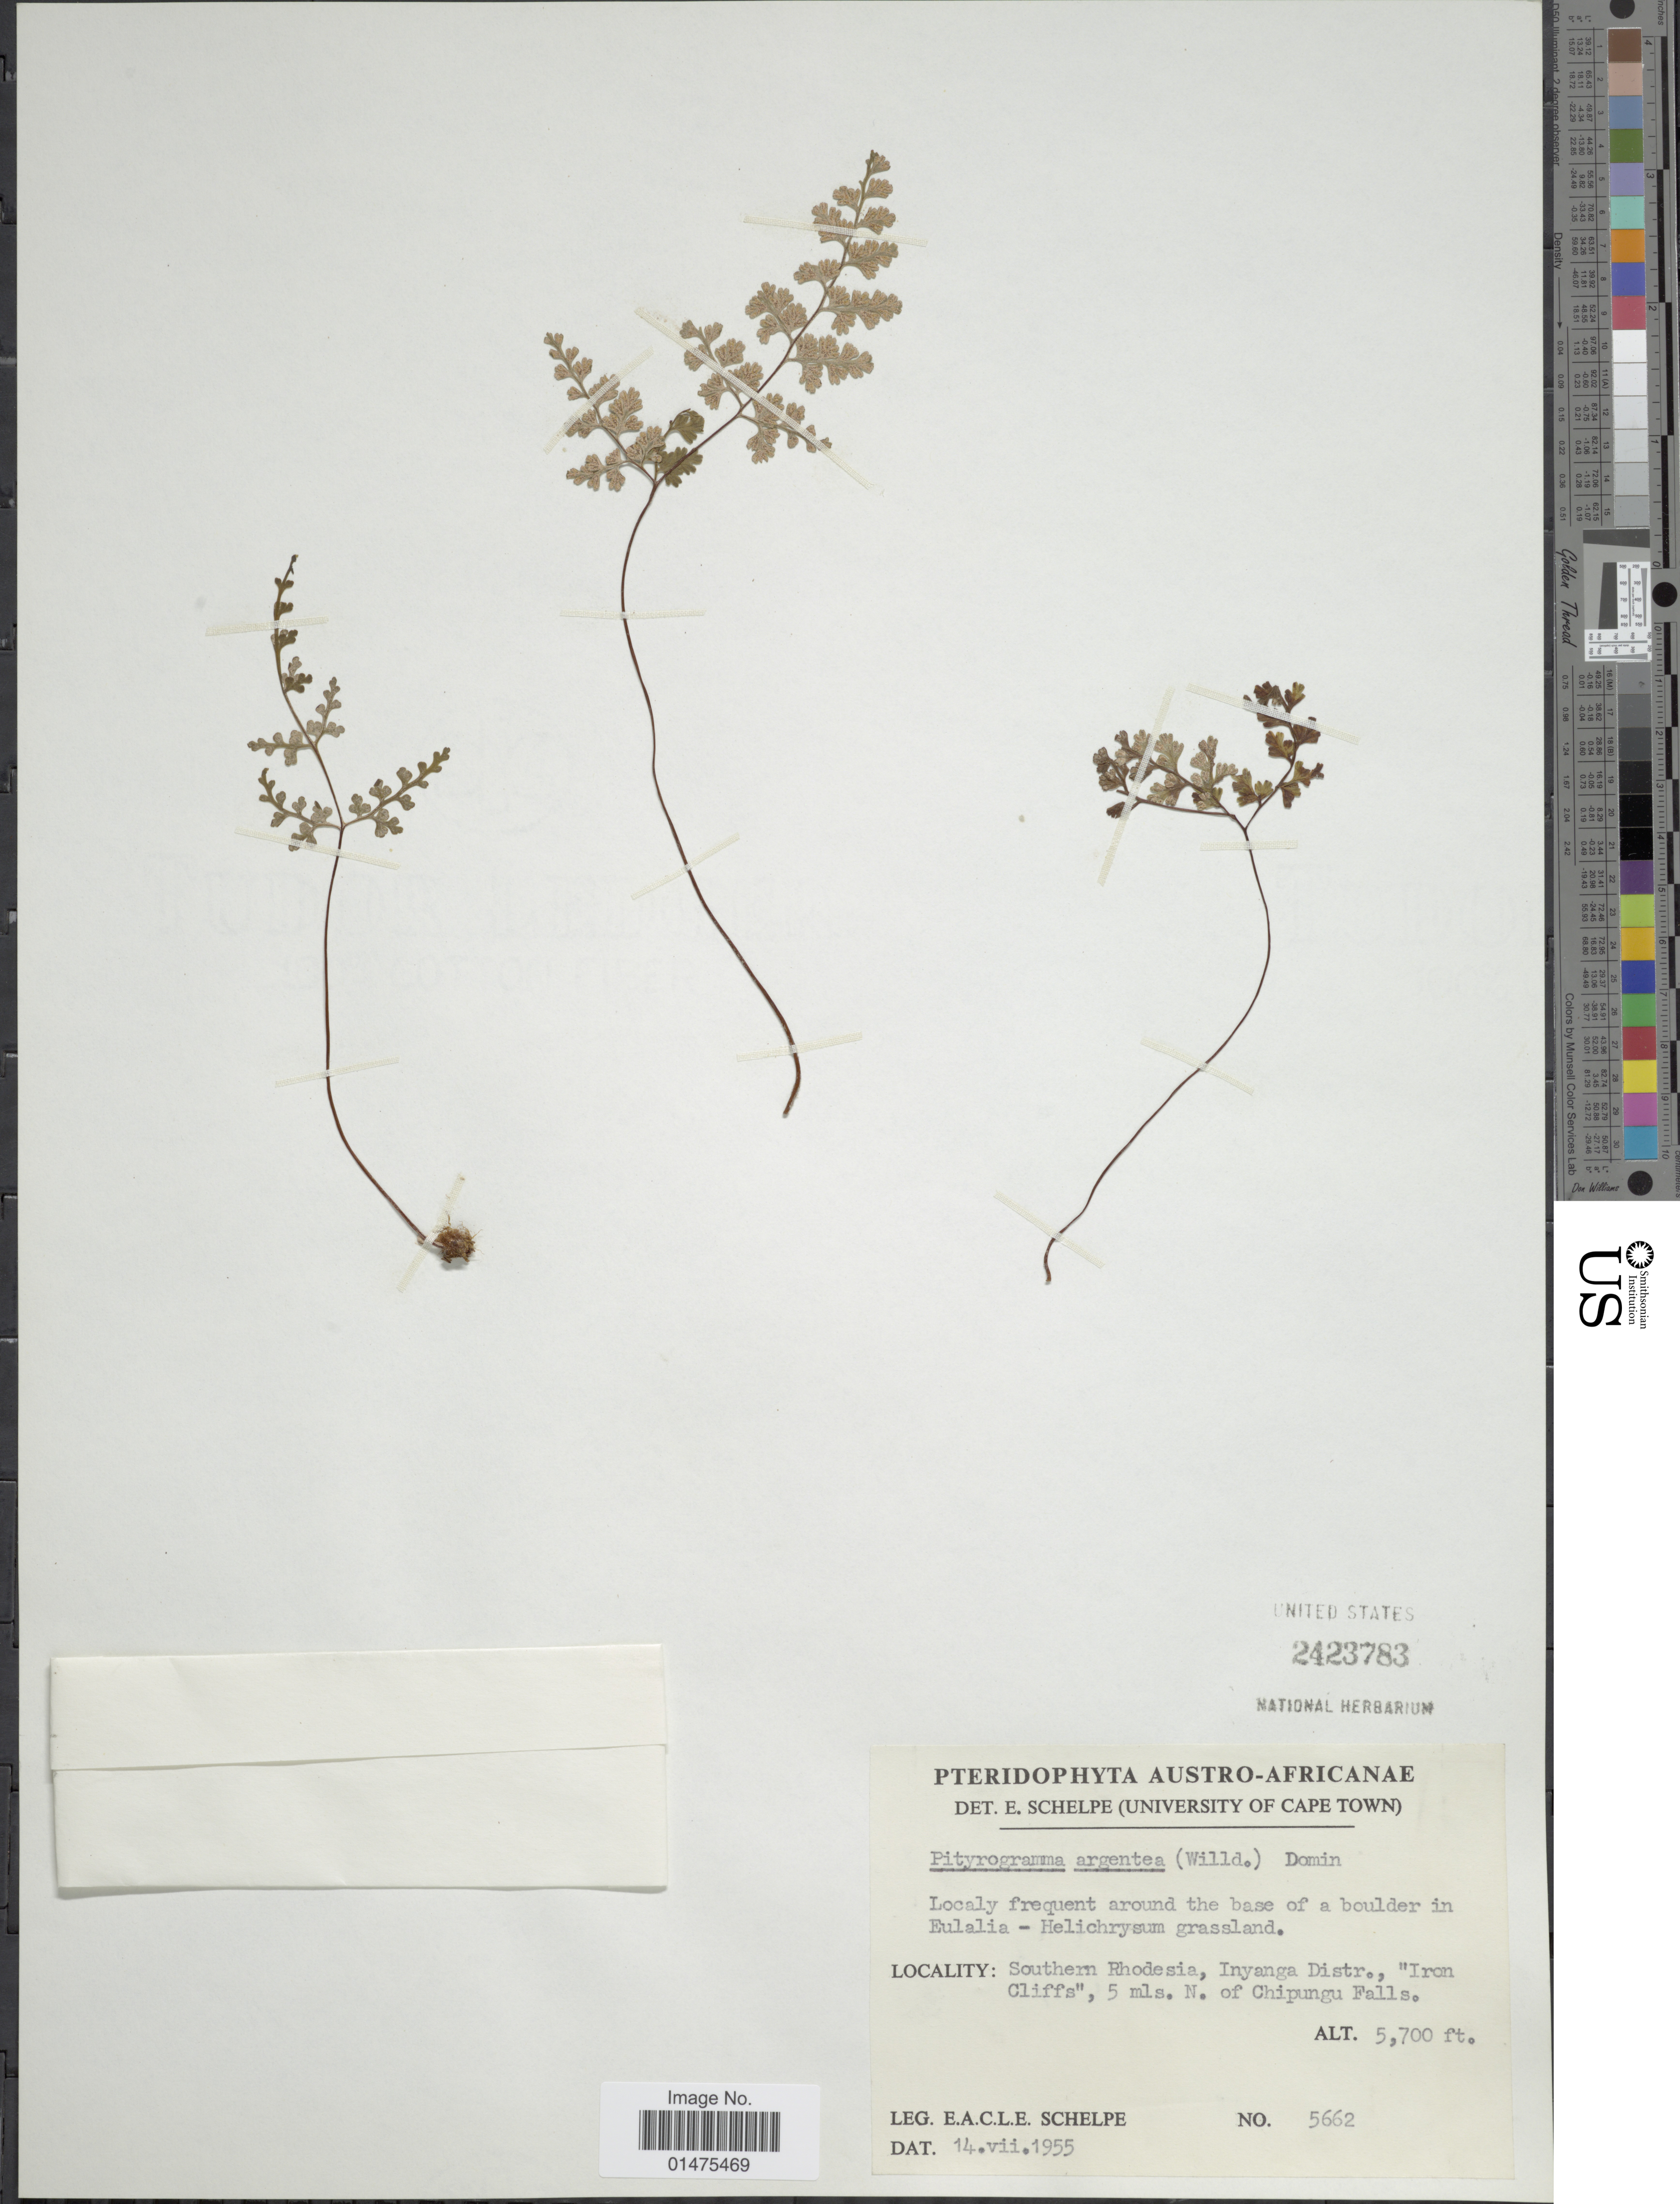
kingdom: Plantae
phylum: Tracheophyta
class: Polypodiopsida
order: Polypodiales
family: Pteridaceae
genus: Pityrogramma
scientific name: Pityrogramma argentea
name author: (Willd.) Hennequin & H. Schneid.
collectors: E. A. C. L. E. Schelpe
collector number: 5662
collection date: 1955-07-14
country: Zimbabwe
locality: Southern Rhodesia, Inyang Distr., 'Iron Cliffs', 5 mls N. of Chipungu Falls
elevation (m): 1737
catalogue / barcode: US 2423783